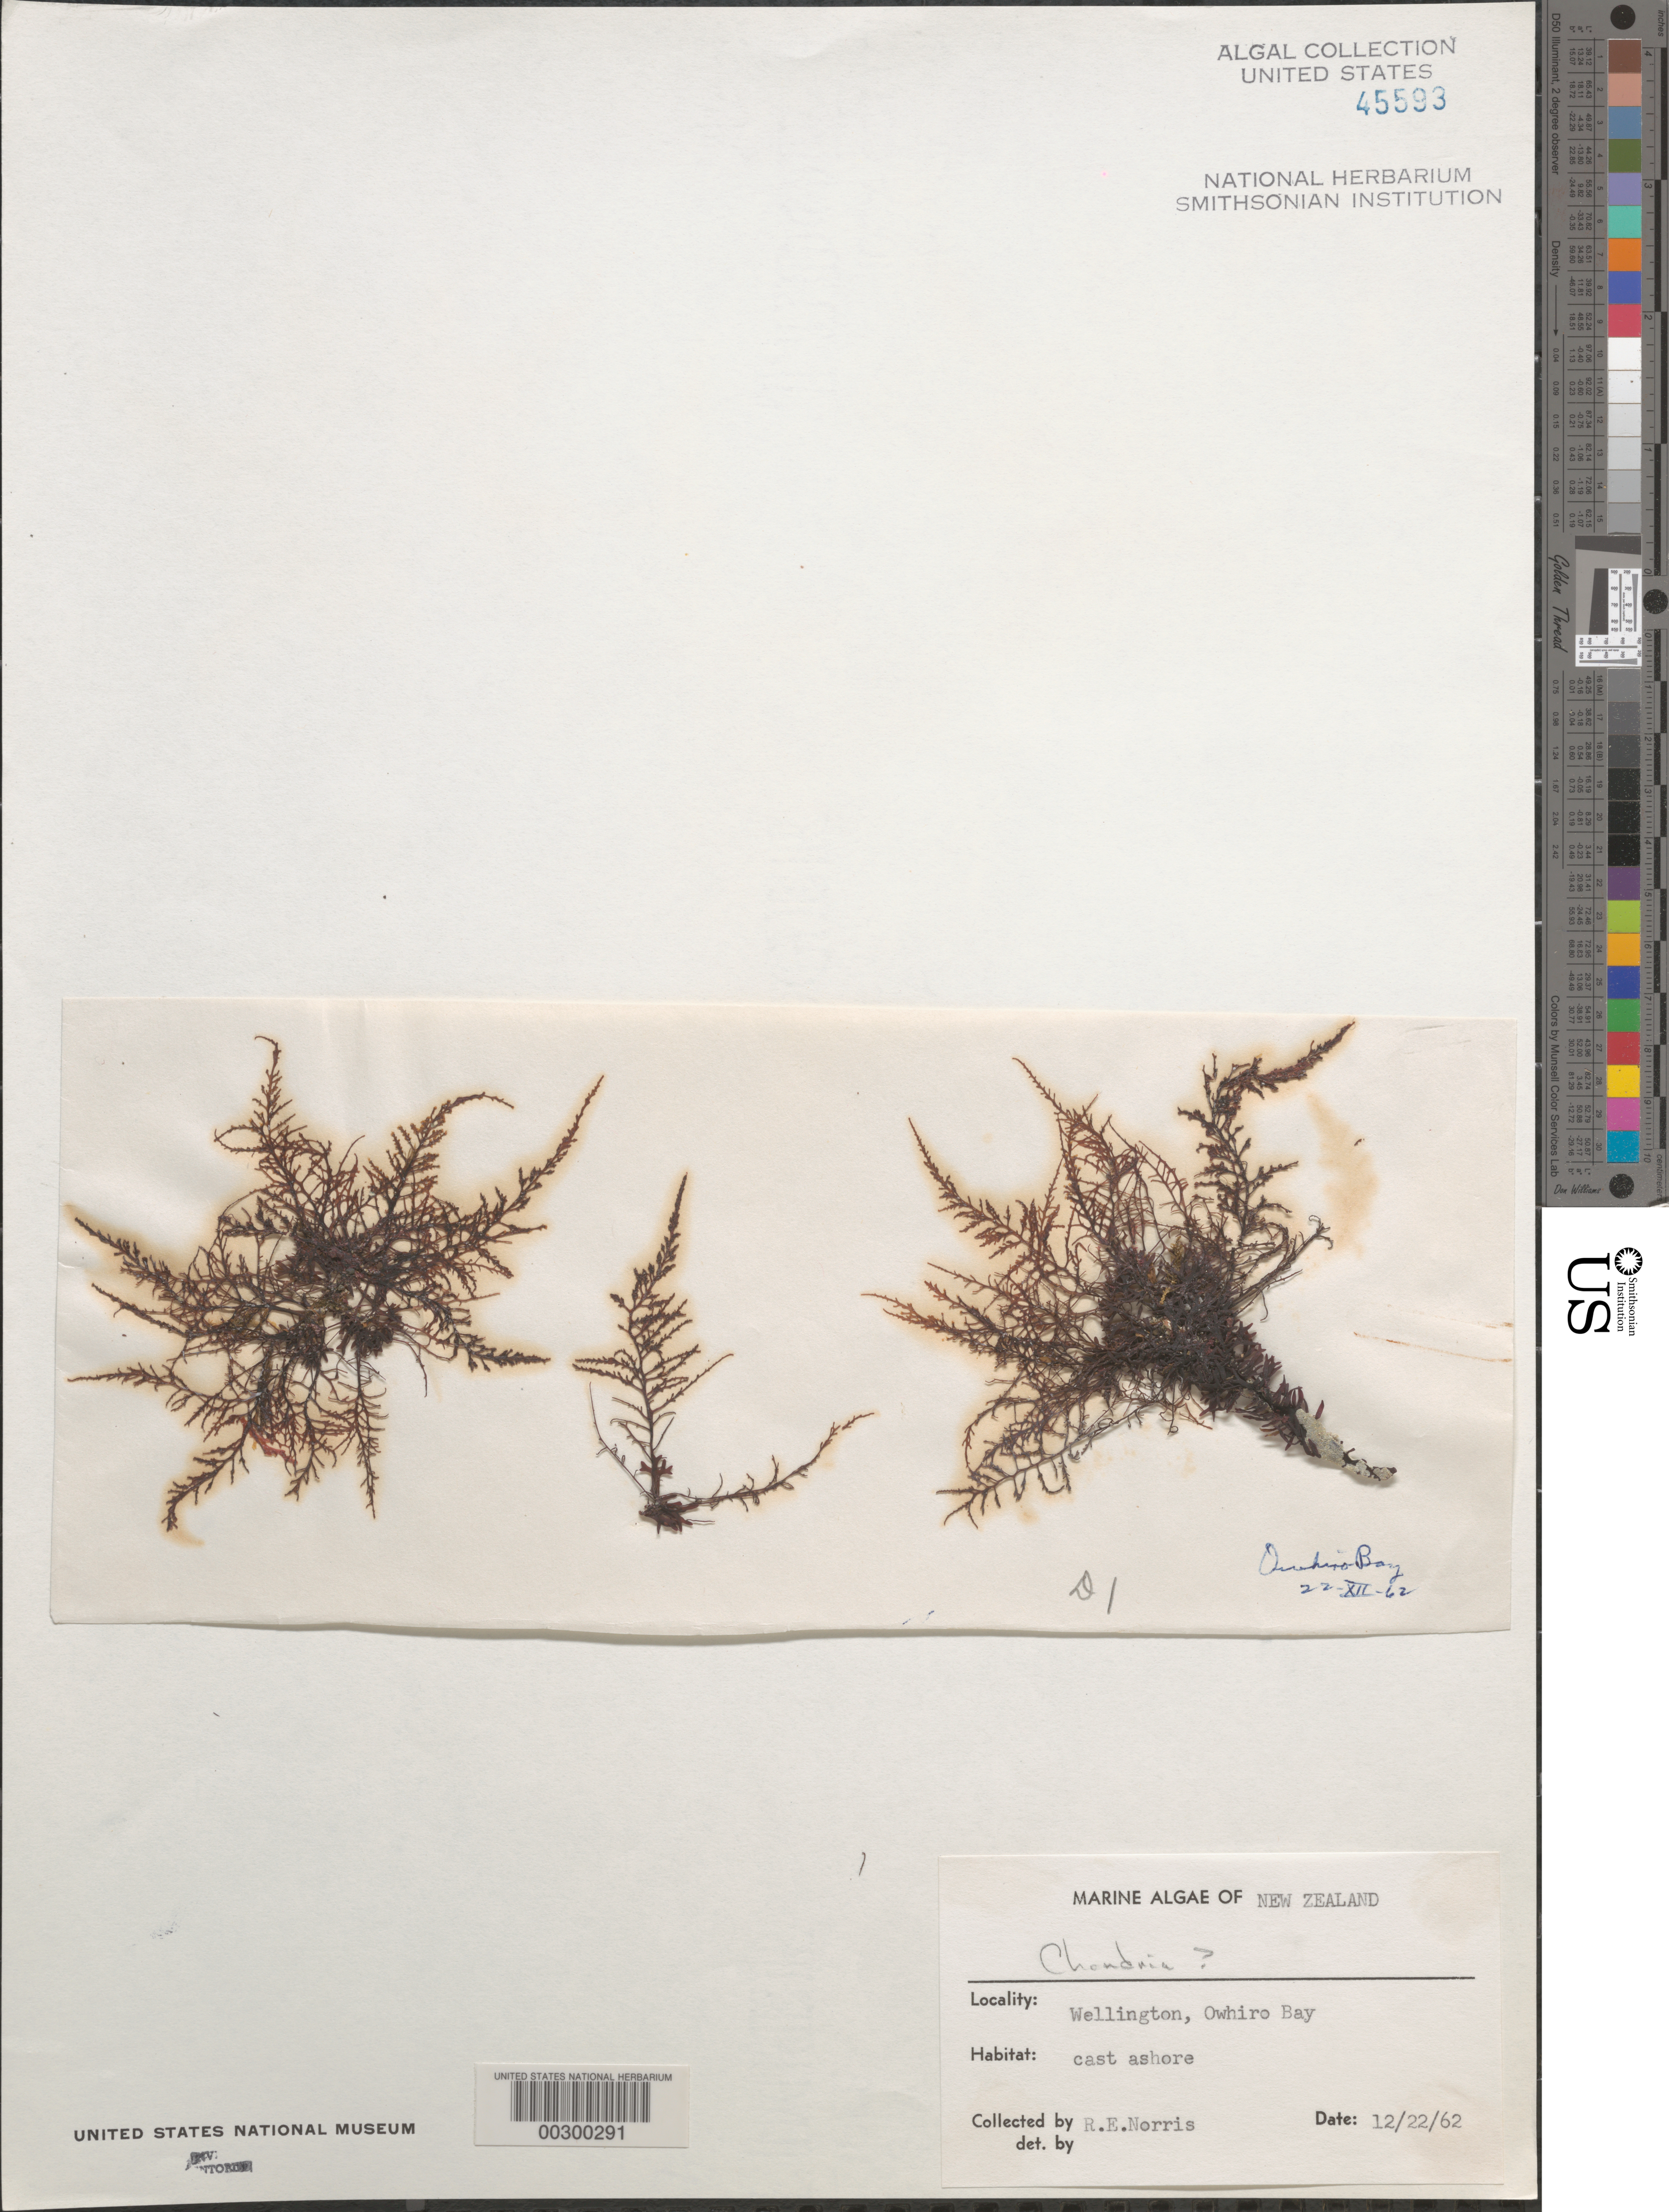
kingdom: Plantae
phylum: Rhodophyta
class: Florideophyceae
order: Ceramiales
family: Rhodomelaceae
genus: Chondria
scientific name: Chondria sp.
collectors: R. E. Norris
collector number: D1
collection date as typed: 22 Dec 1962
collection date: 1962-12-22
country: New Zealand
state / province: Wellington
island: North Island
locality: Owhiro Bay, Wellington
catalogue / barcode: US 45593